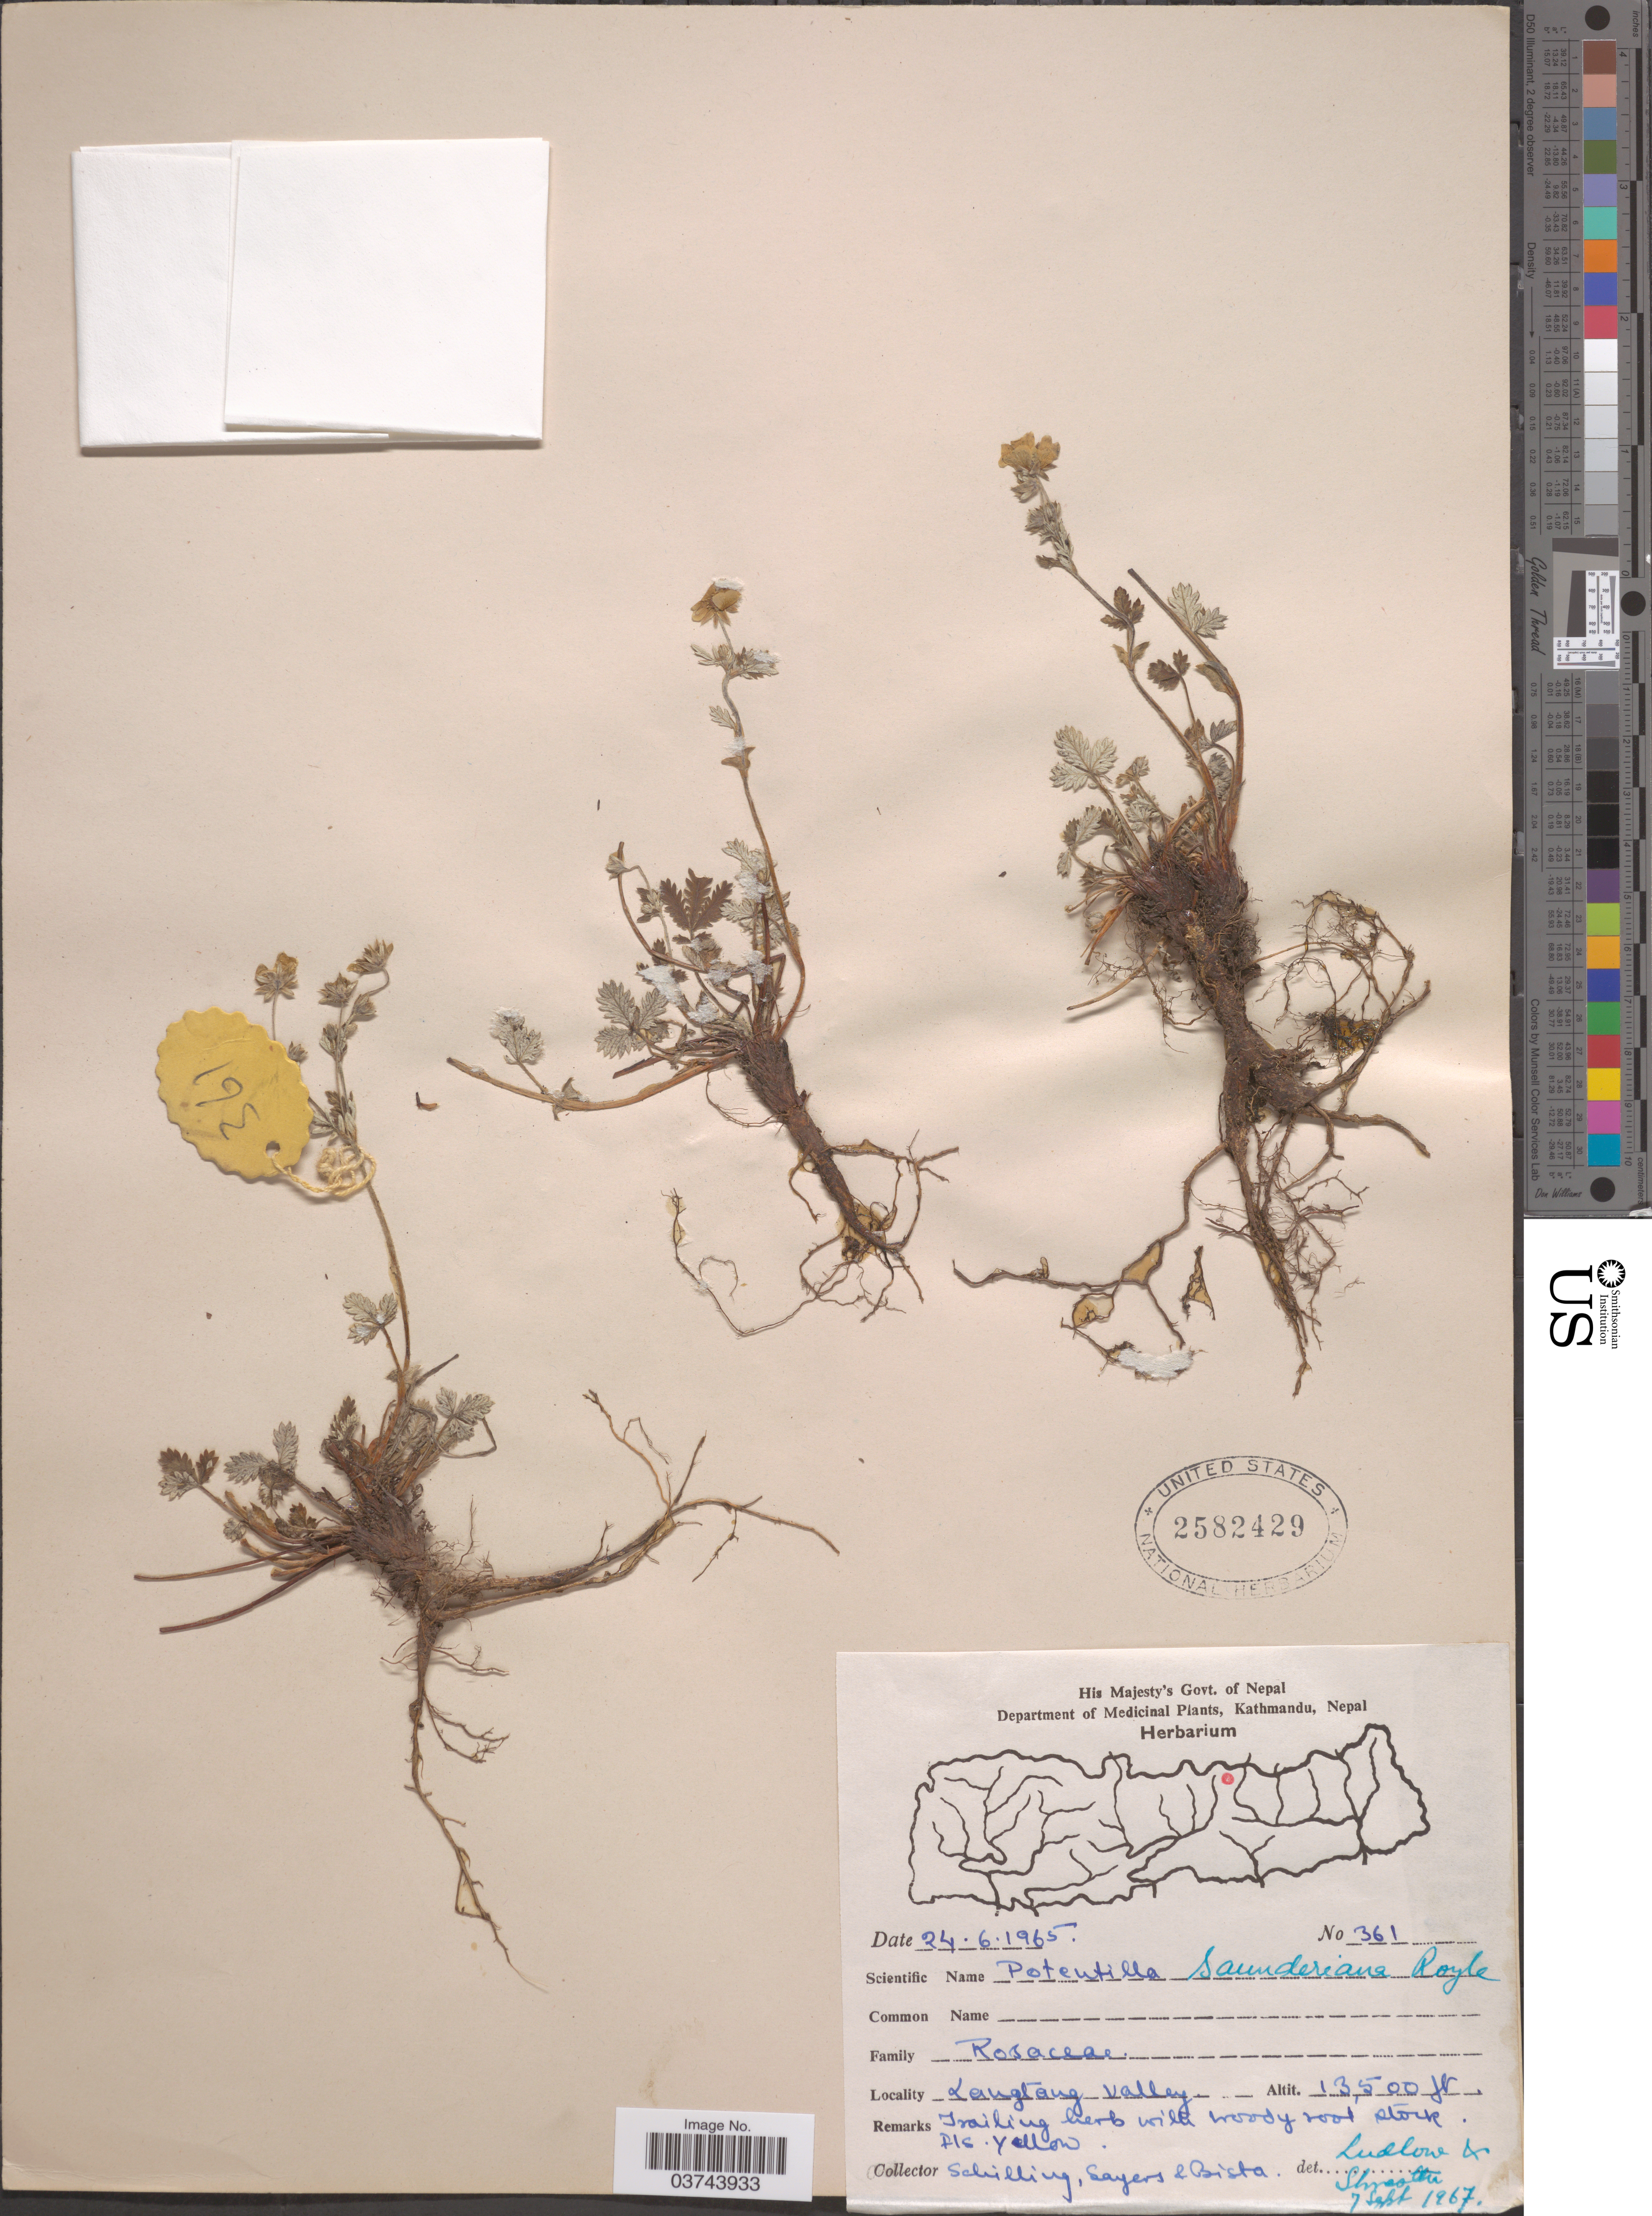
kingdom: Plantae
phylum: Tracheophyta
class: Magnoliopsida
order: Rosales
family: Rosaceae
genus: Potentilla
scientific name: Potentilla saundersiana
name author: Royle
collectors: Schilling, --, -. Sayers & -. Bista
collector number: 361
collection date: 1965-06-24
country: Nepal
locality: Langtang valley.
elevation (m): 4115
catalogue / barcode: US 2582429